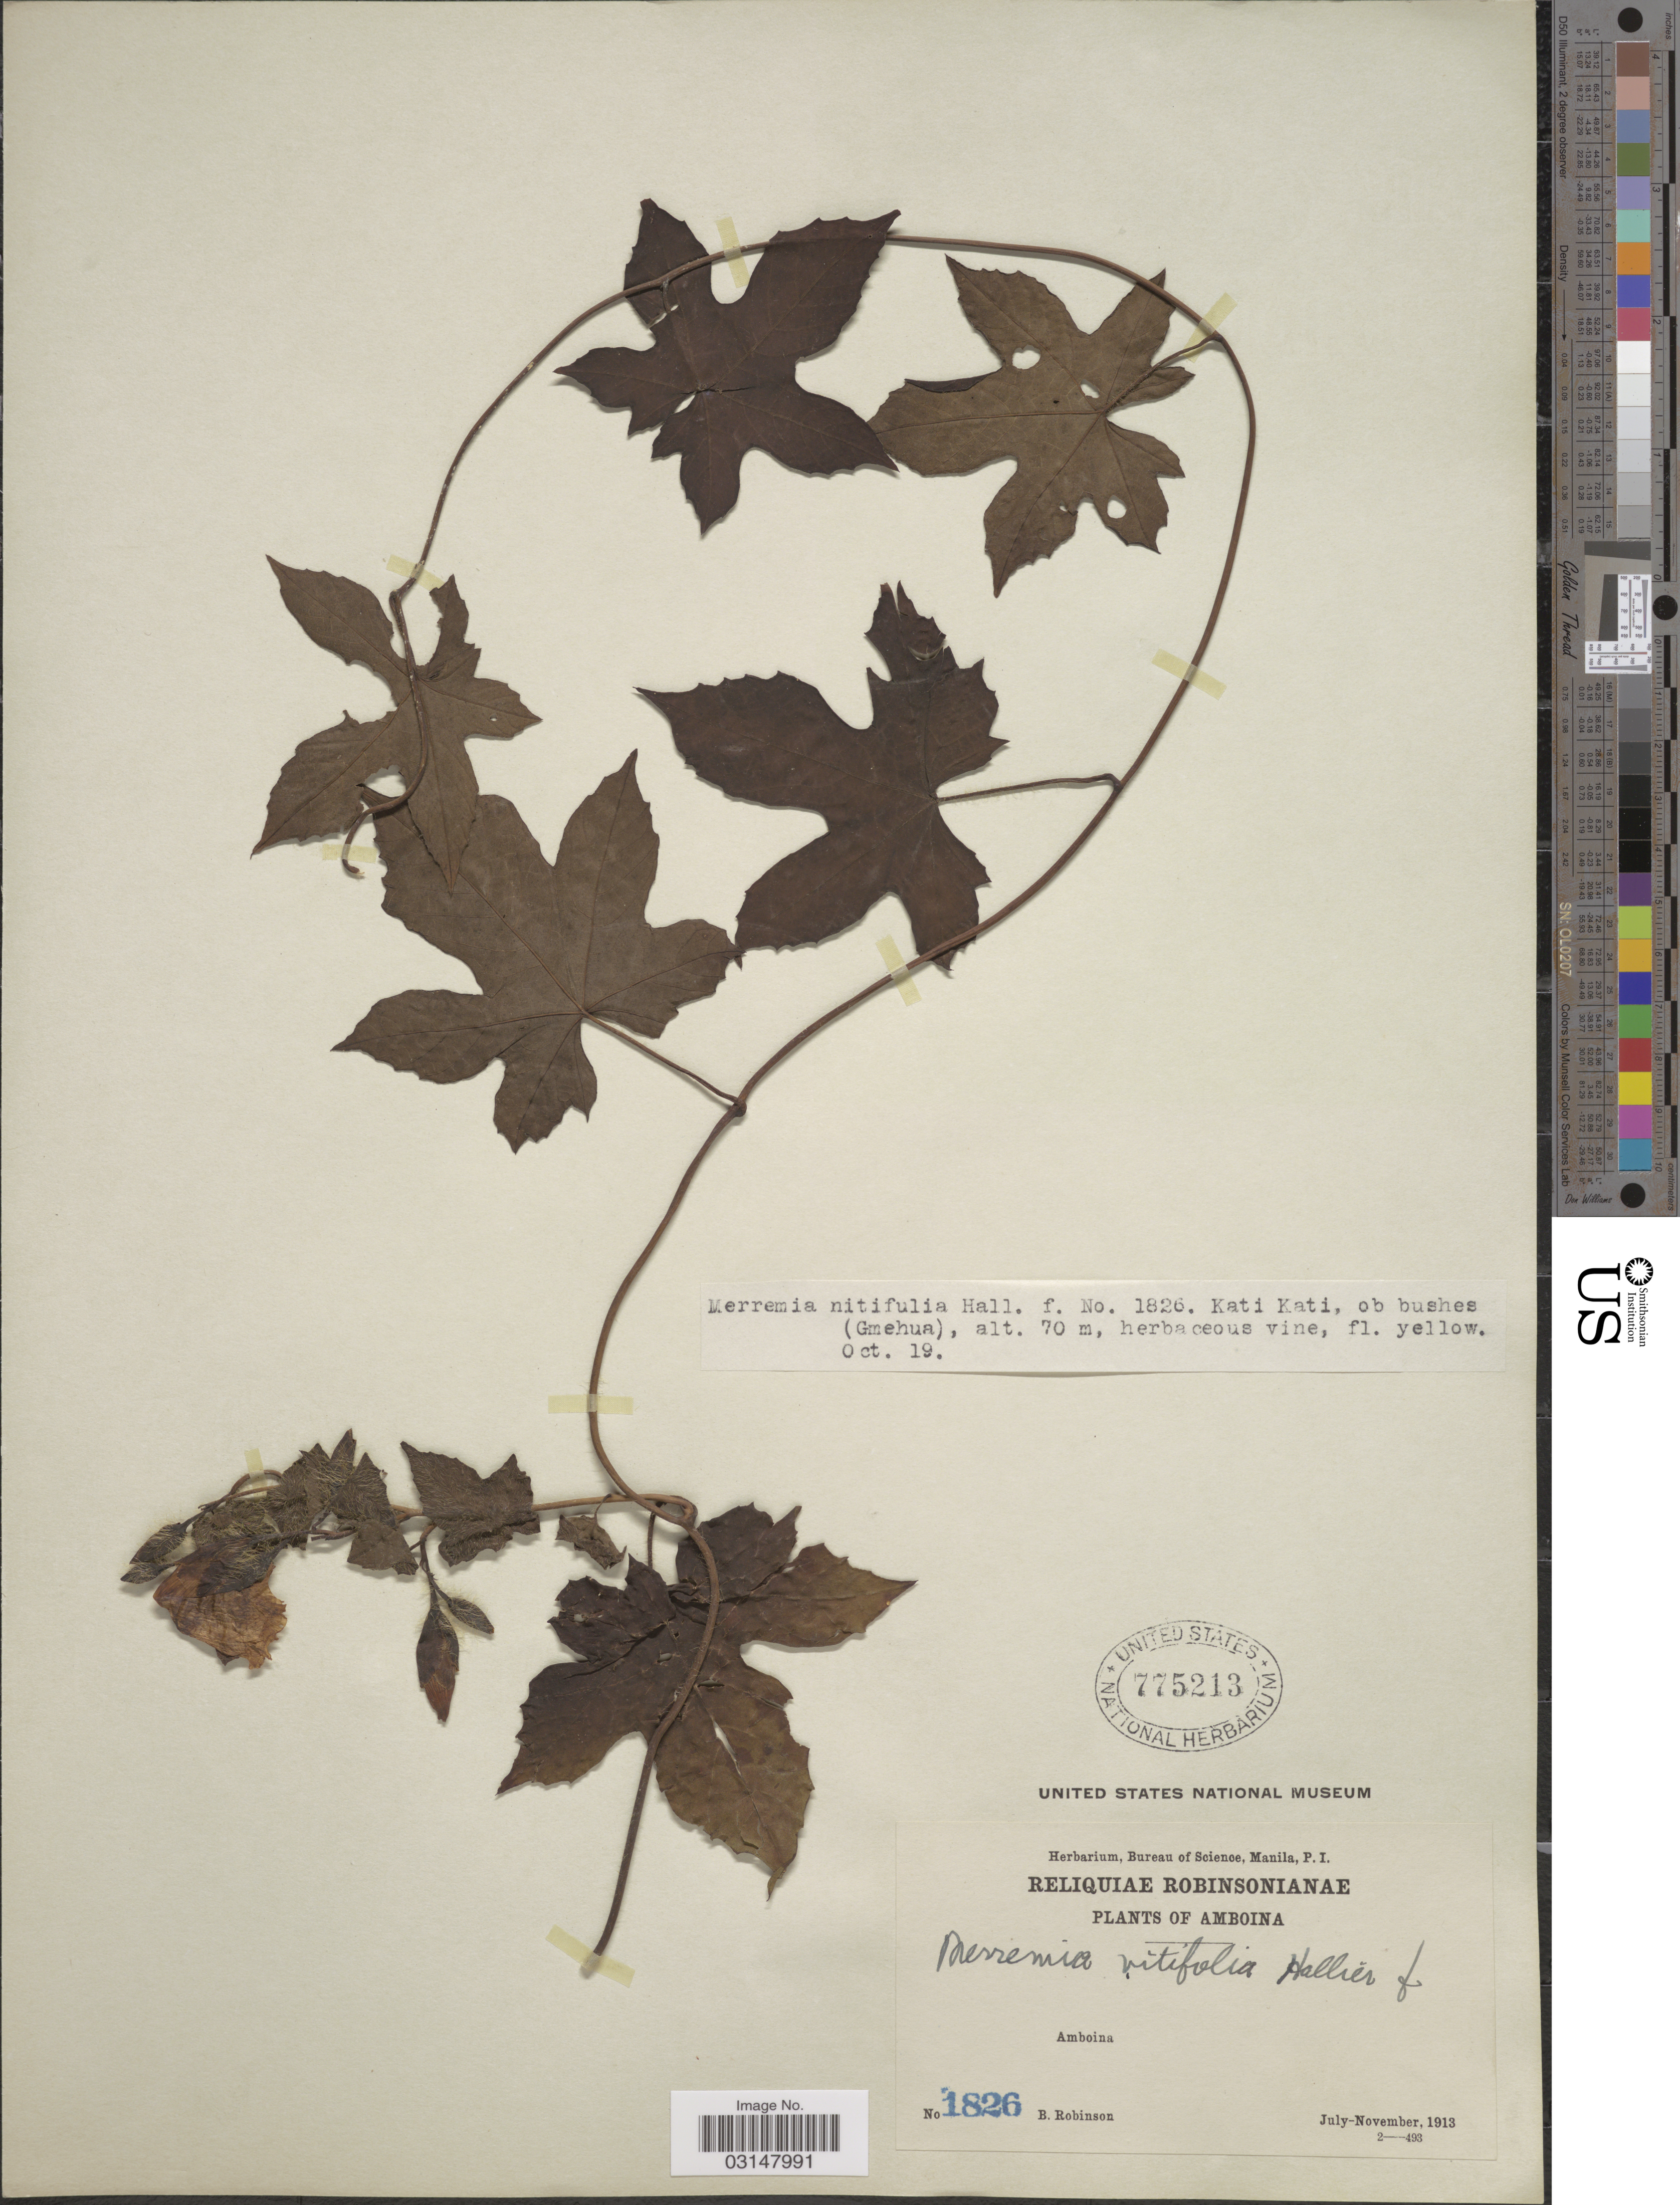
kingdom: Plantae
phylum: Tracheophyta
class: Magnoliopsida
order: Solanales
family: Convolvulaceae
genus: Camonea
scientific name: Camonea vitifolia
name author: (Burm. f.) A. R. Simões & Staples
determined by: Wagner, W. L., (BOT), Smithsonian Institution - National Museum of Natural History (UNITED STATES)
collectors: B. Robinson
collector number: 1826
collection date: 1913-10-19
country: Indonesia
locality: Amboina. Kati Kati [unsure placement]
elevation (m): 70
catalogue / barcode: US 775213